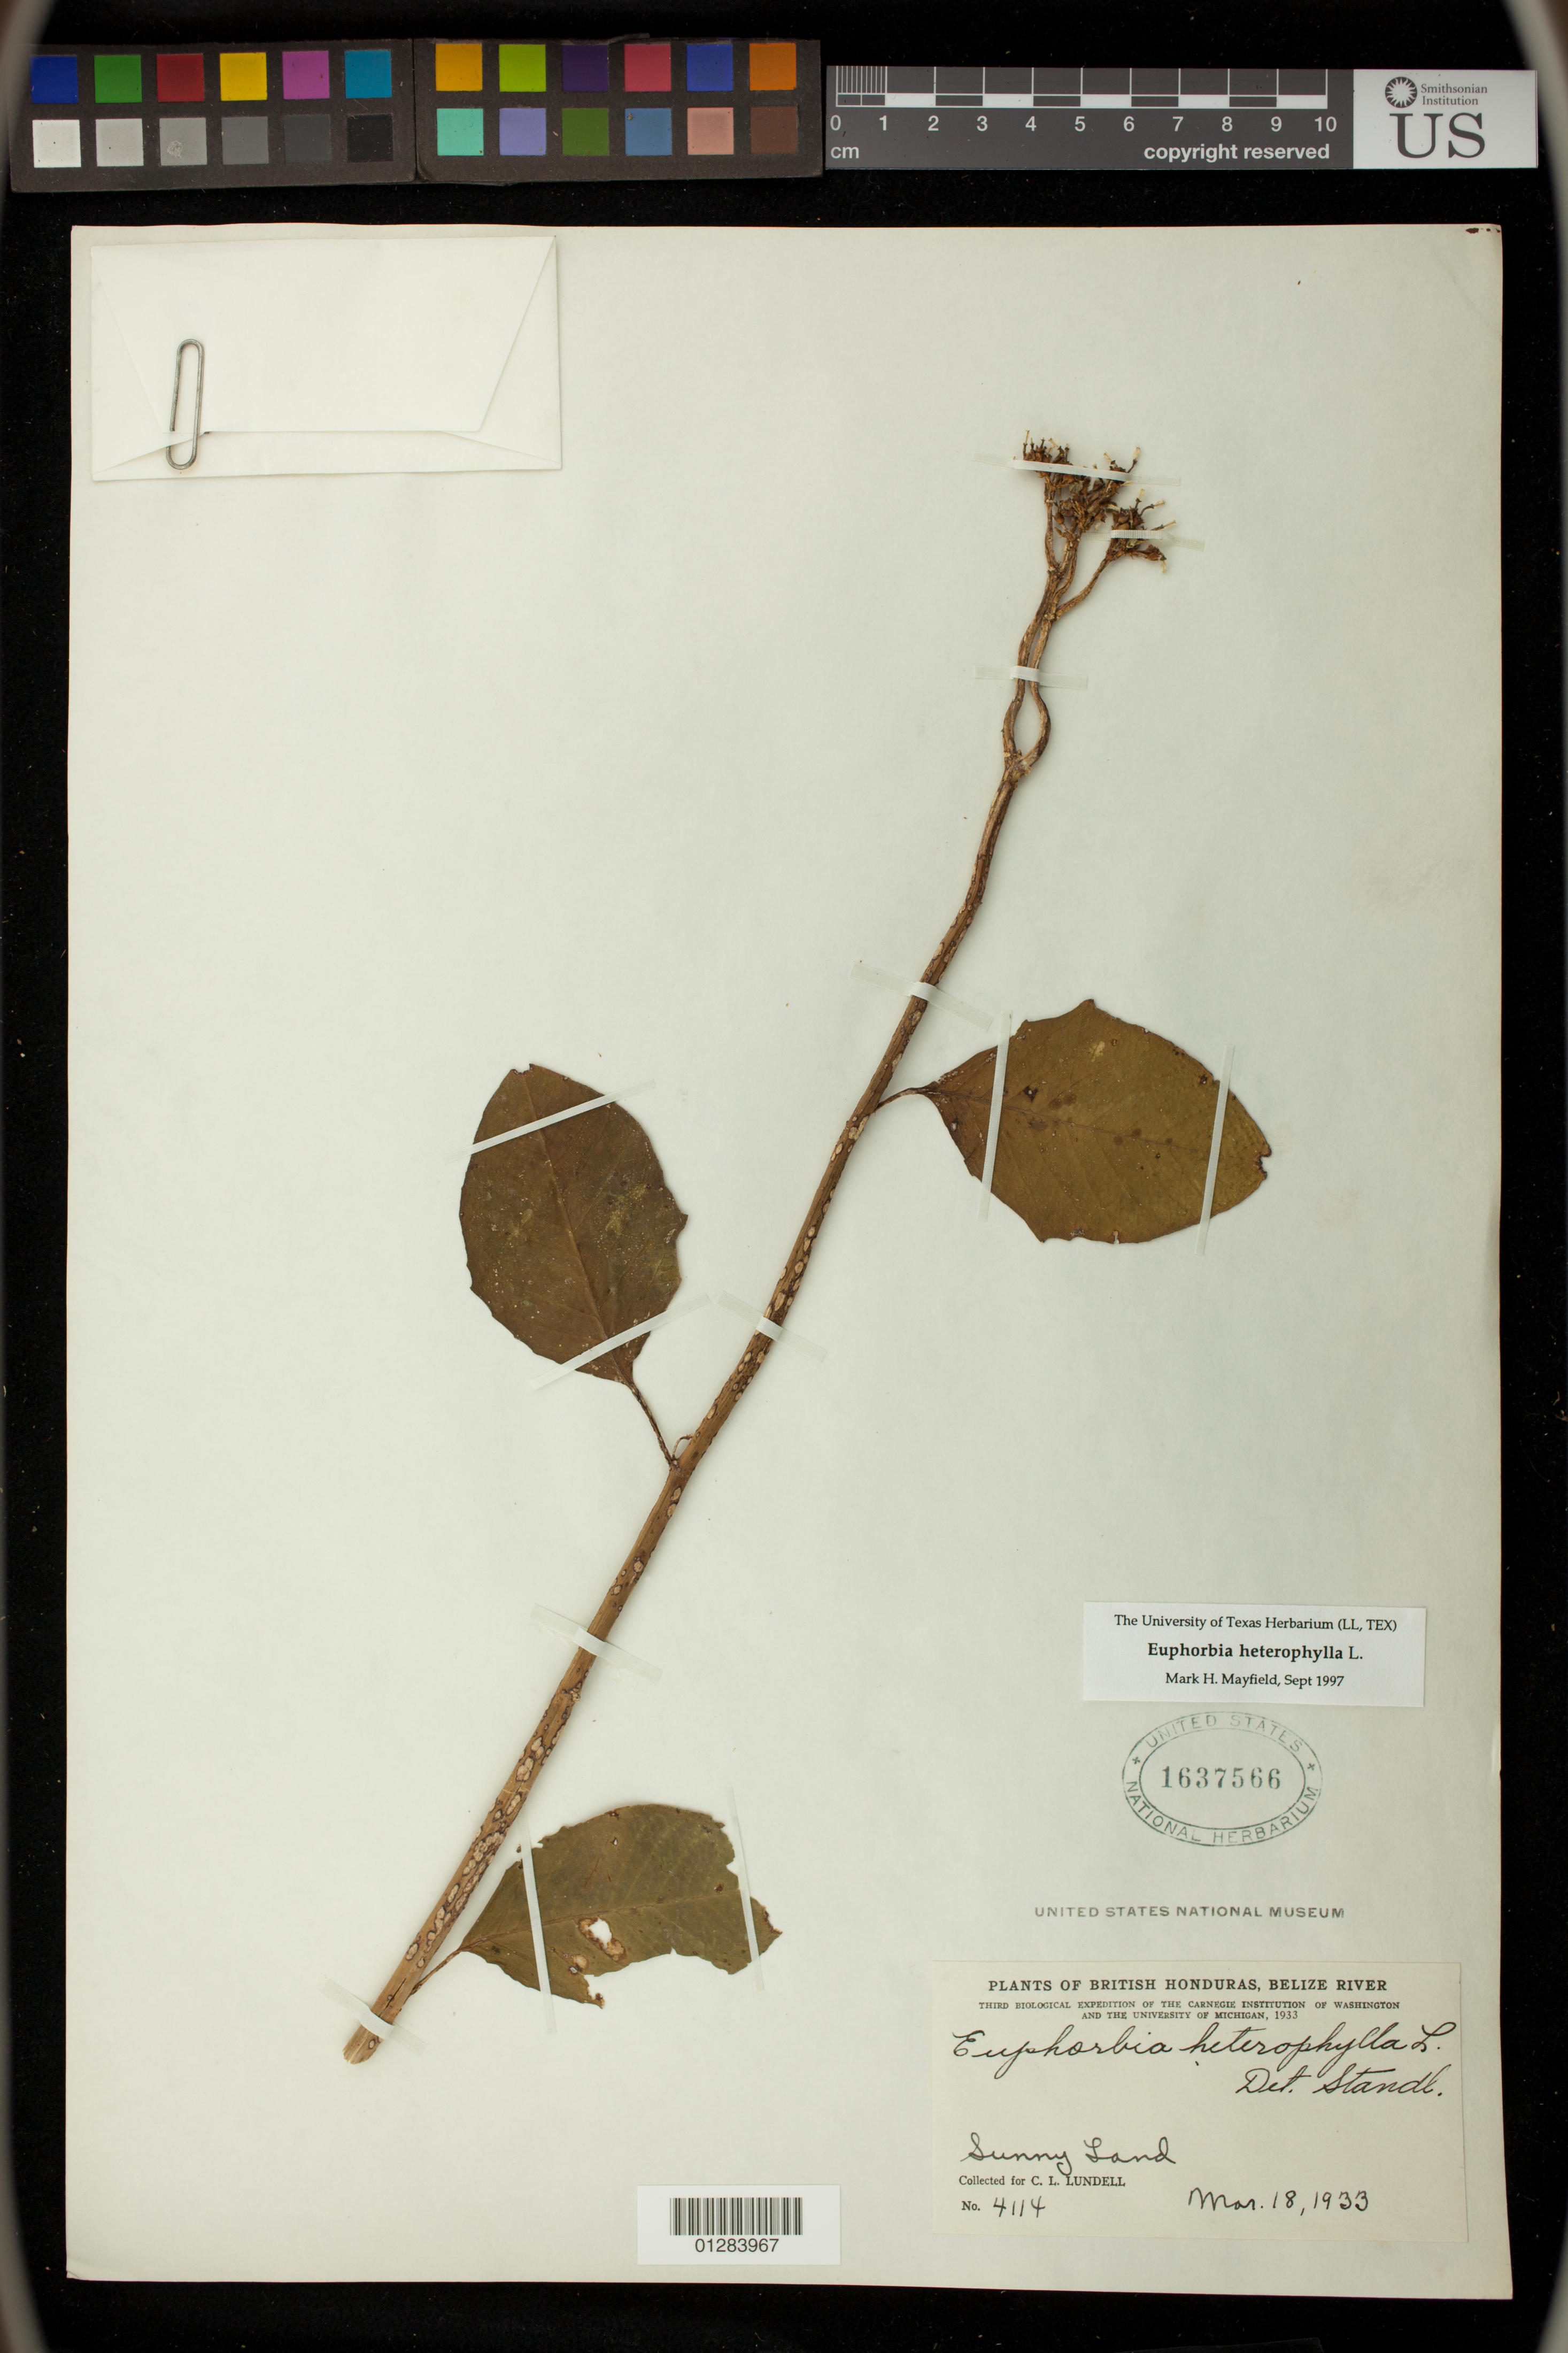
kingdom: Plantae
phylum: Tracheophyta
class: Magnoliopsida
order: Malpighiales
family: Euphorbiaceae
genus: Euphorbia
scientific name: Euphorbia heterophylla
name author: L.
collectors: C. L. Lundell & S. Land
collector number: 4114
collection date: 1933-03-18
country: Belize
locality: Belize River,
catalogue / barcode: US 1637566